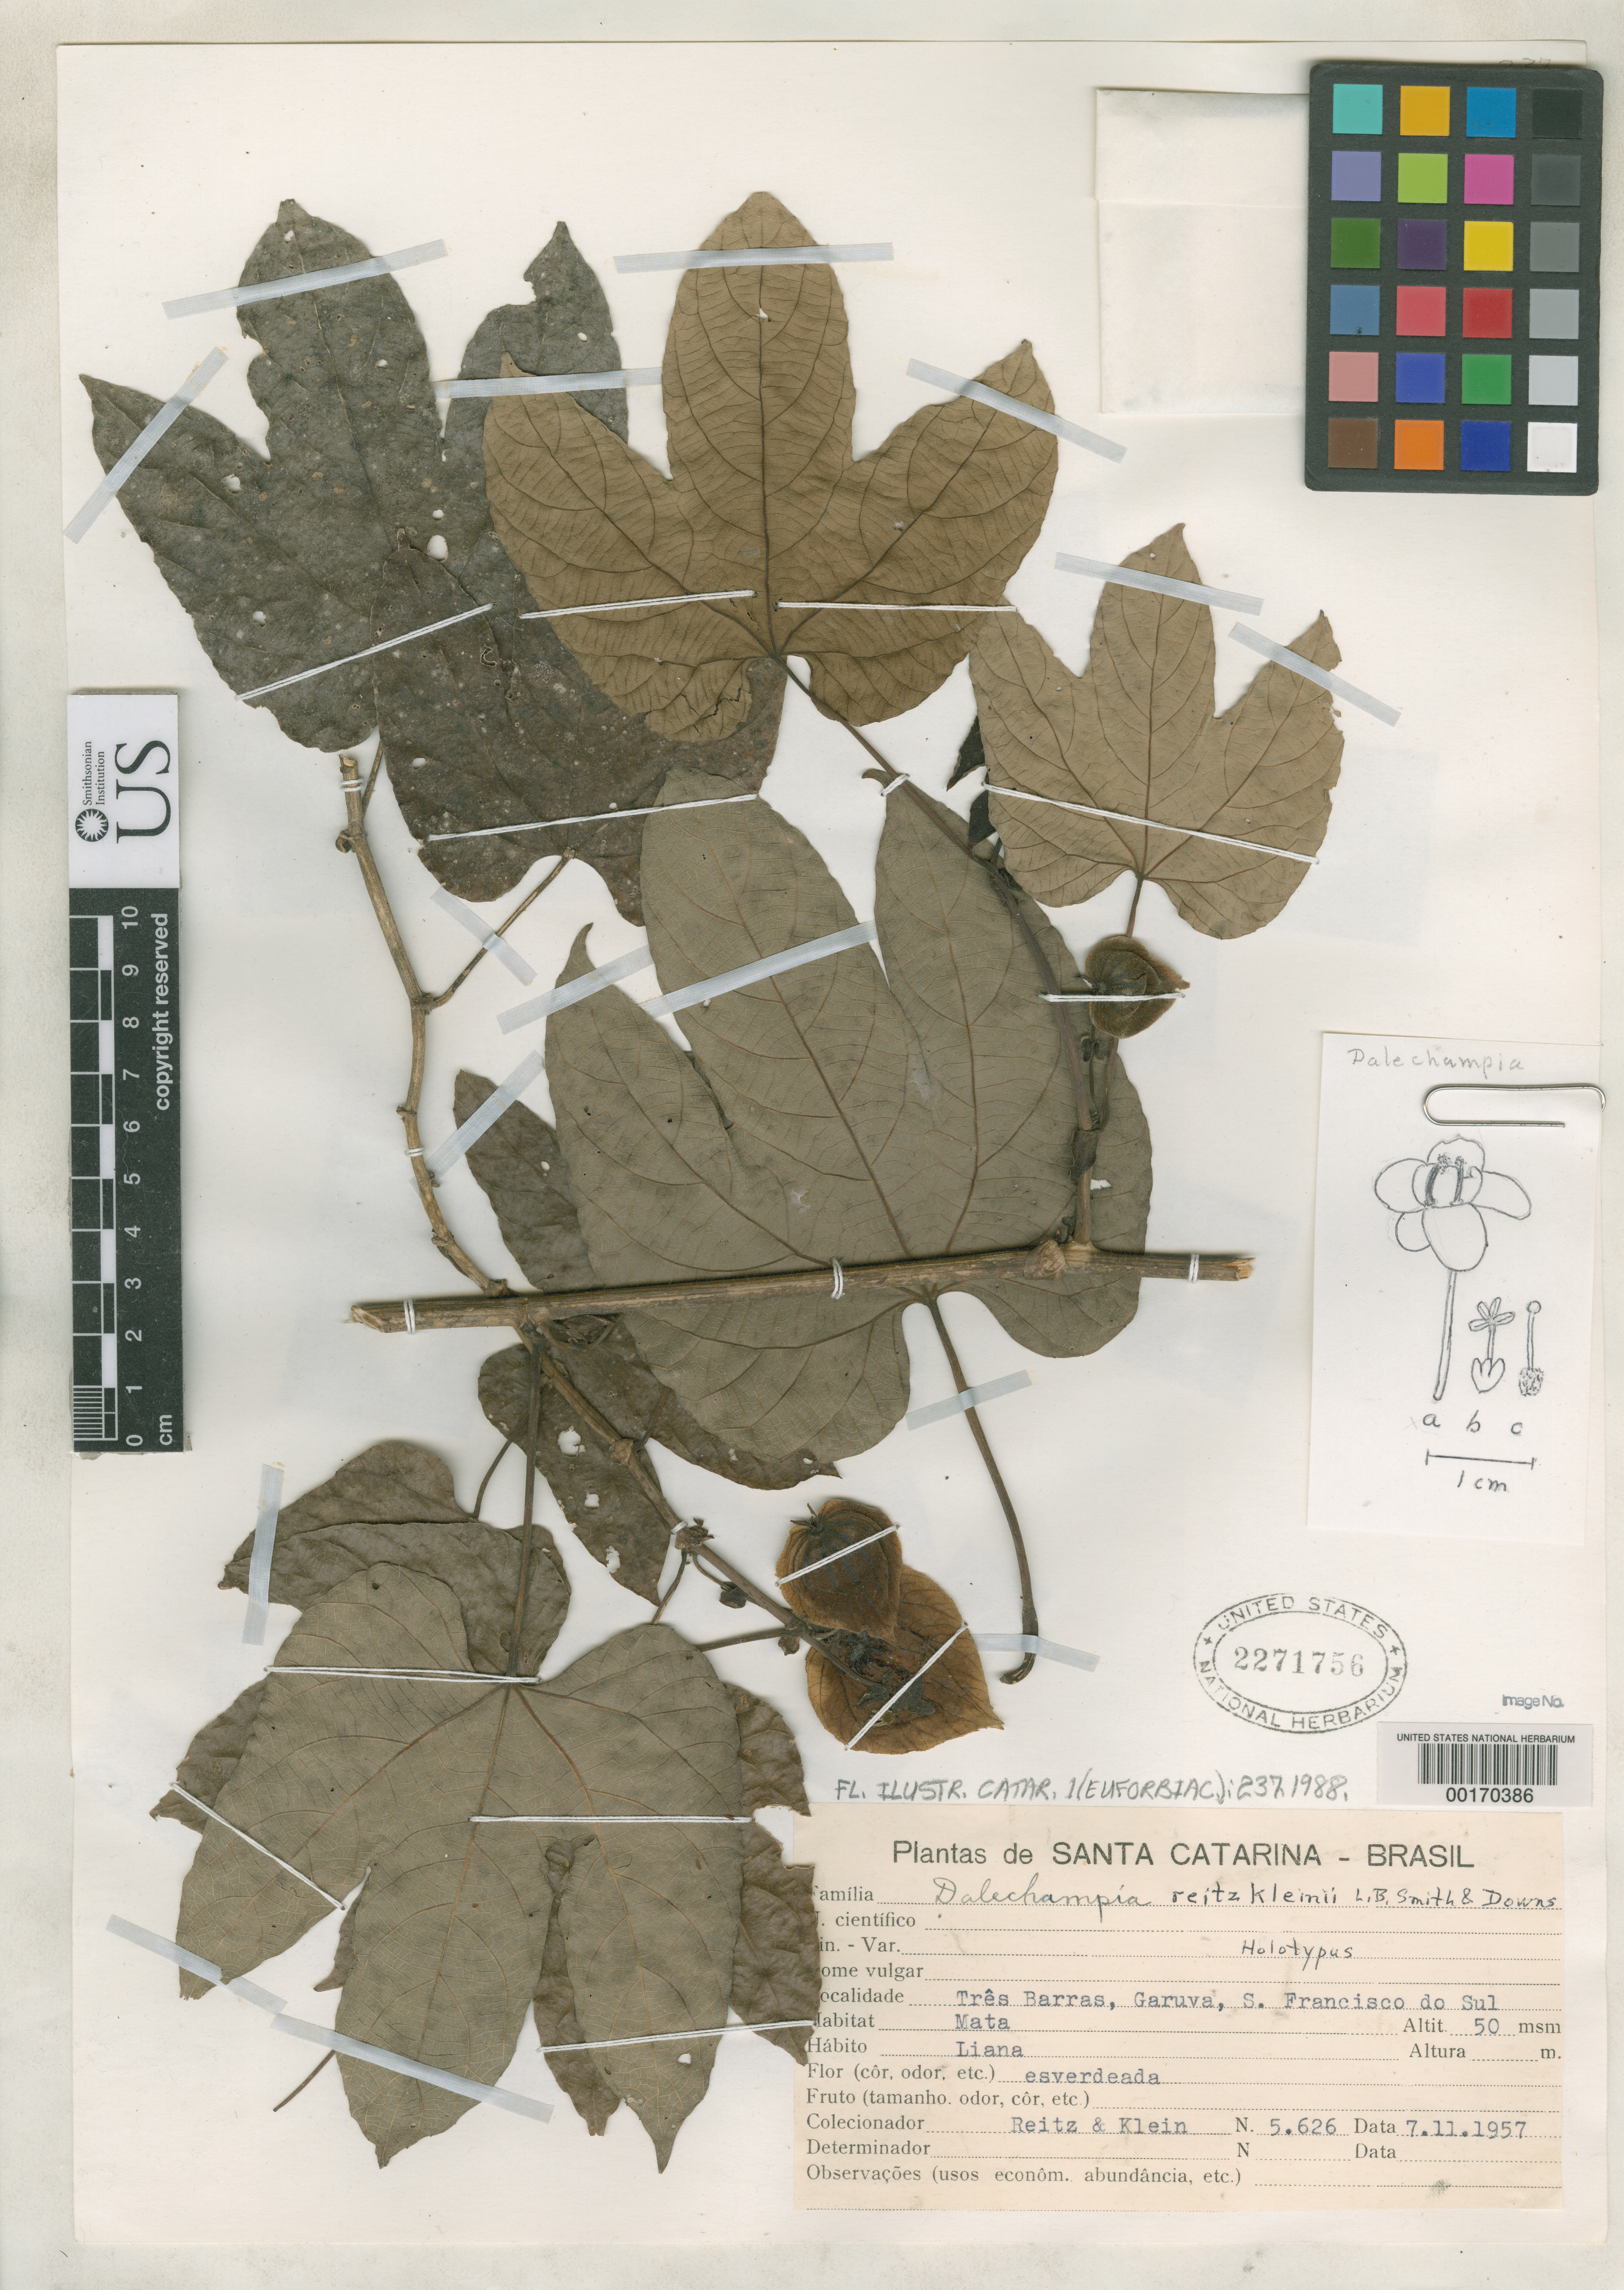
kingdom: Plantae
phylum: Tracheophyta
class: Magnoliopsida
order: Malpighiales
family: Euphorbiaceae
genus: Dalechampia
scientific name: Dalechampia reitzkleinii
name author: L.B. Sm. & Downs in Reitz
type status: Holotype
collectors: R. Reitz & R. M. Klein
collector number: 5626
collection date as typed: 07 Nov 1957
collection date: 1957-11-07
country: Brazil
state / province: Santa Catarina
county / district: Garuva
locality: Tres Barras, Garuva, antes Sao Francisco do Sul.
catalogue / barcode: US 2271756